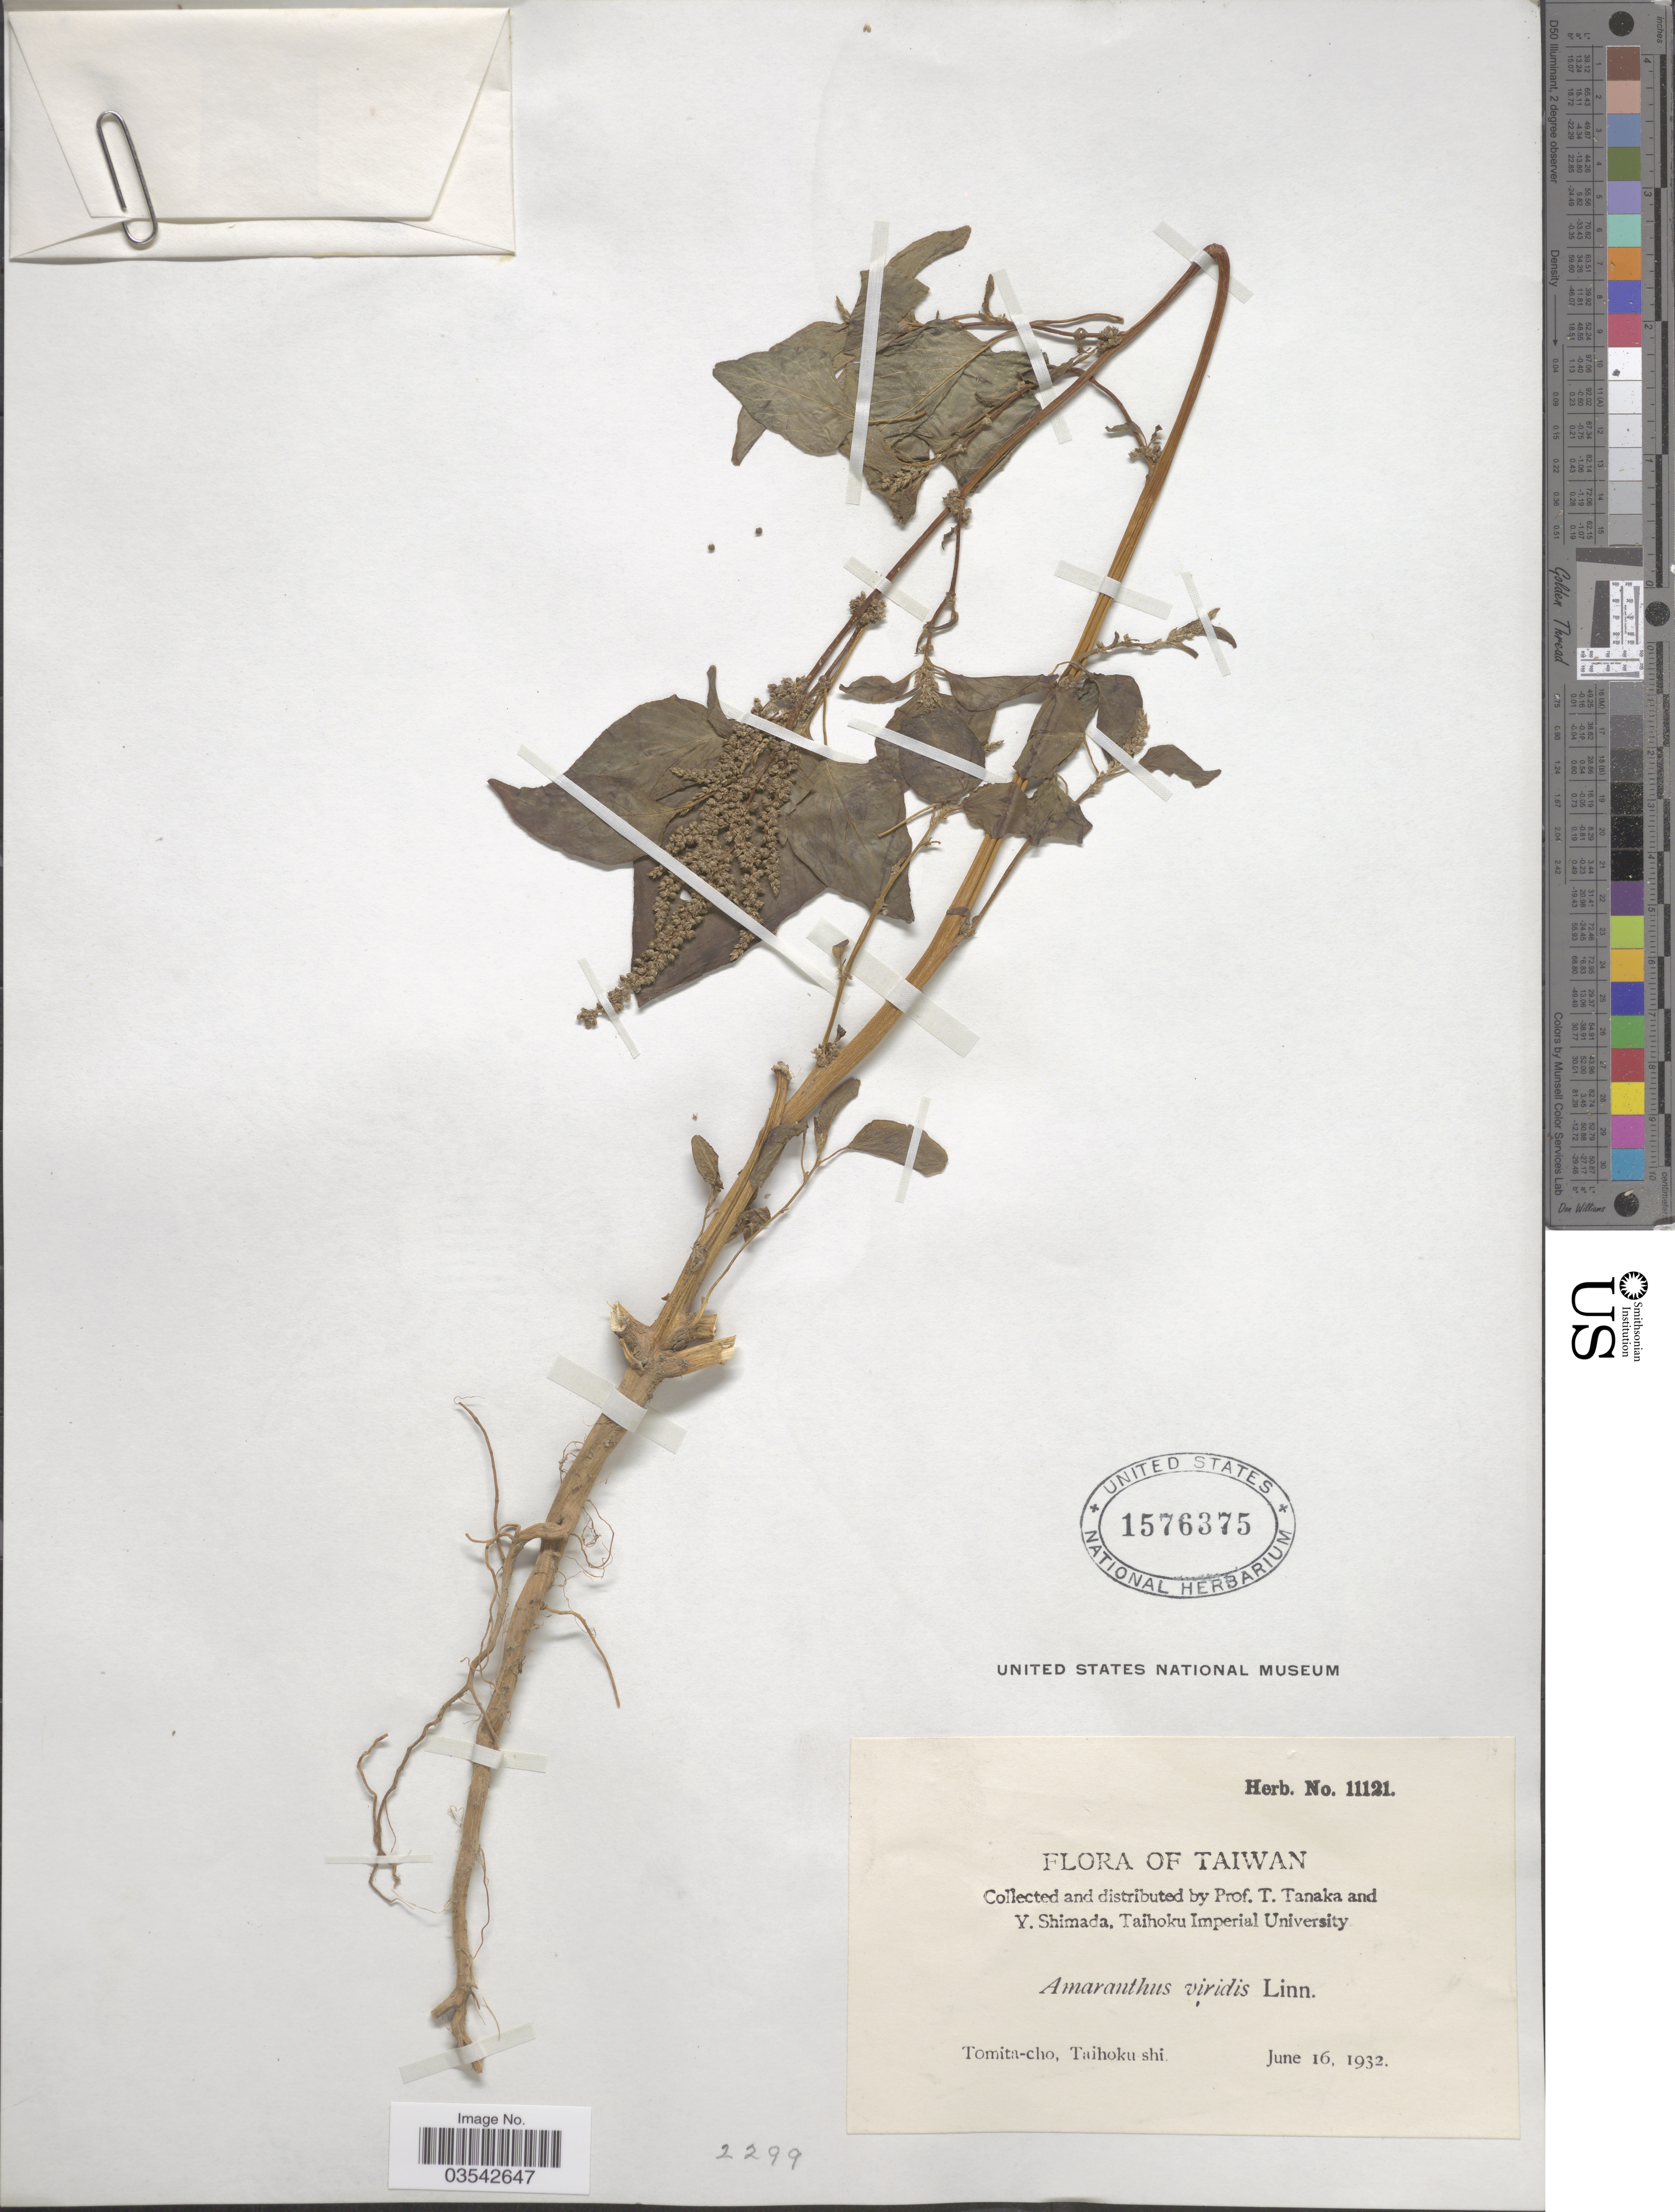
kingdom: Plantae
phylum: Tracheophyta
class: Magnoliopsida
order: Caryophyllales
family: Amaranthaceae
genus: Amaranthus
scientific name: Amaranthus viridis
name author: L.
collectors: T. Tanaka & Y. Shimada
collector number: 11121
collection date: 1932-06-16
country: Taiwan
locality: Tomita-cho, Taihoku shi.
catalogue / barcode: US 1576375